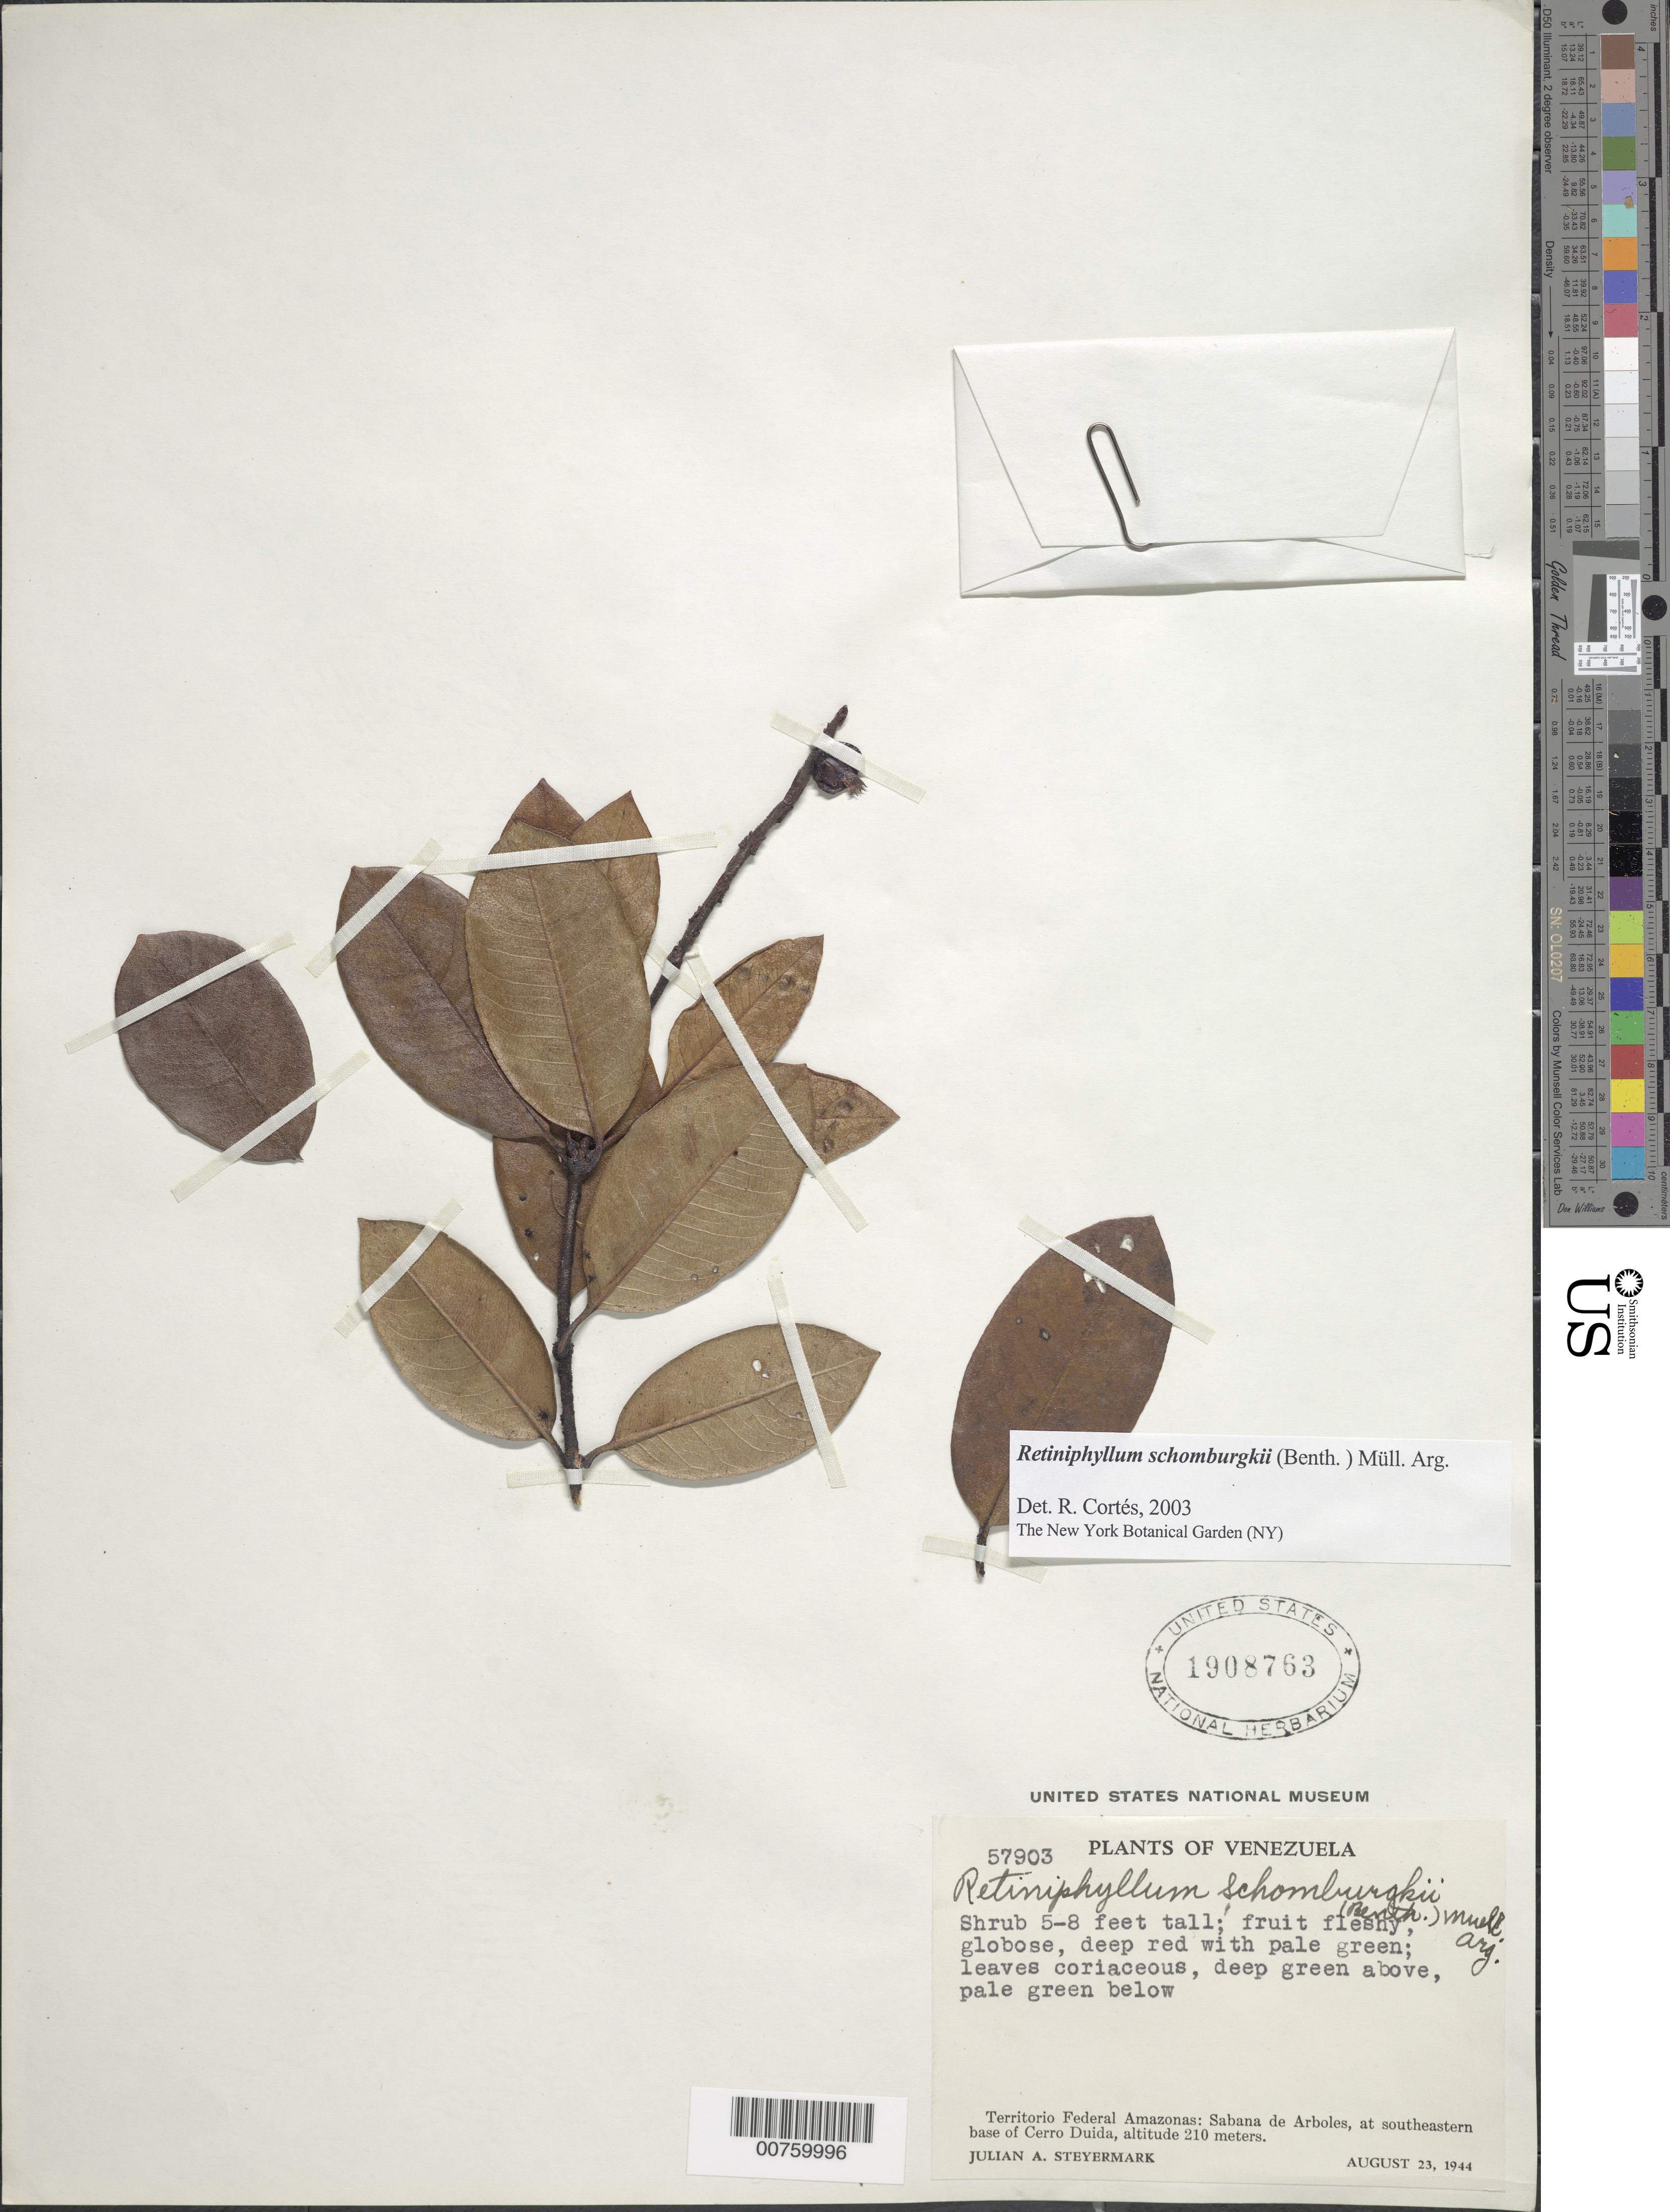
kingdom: Plantae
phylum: Tracheophyta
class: Magnoliopsida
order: Gentianales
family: Rubiaceae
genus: Retiniphyllum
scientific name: Retiniphyllum schomburgkii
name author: (Benth.) Müll. Arg.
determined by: Cortes R., G.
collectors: J. Steyermark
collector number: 57903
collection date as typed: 23-Aug-44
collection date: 1944-08-23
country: Venezuela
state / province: Amazonas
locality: Sabana de Arboles, at SE base of Cerro Duida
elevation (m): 210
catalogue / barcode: US 1908763